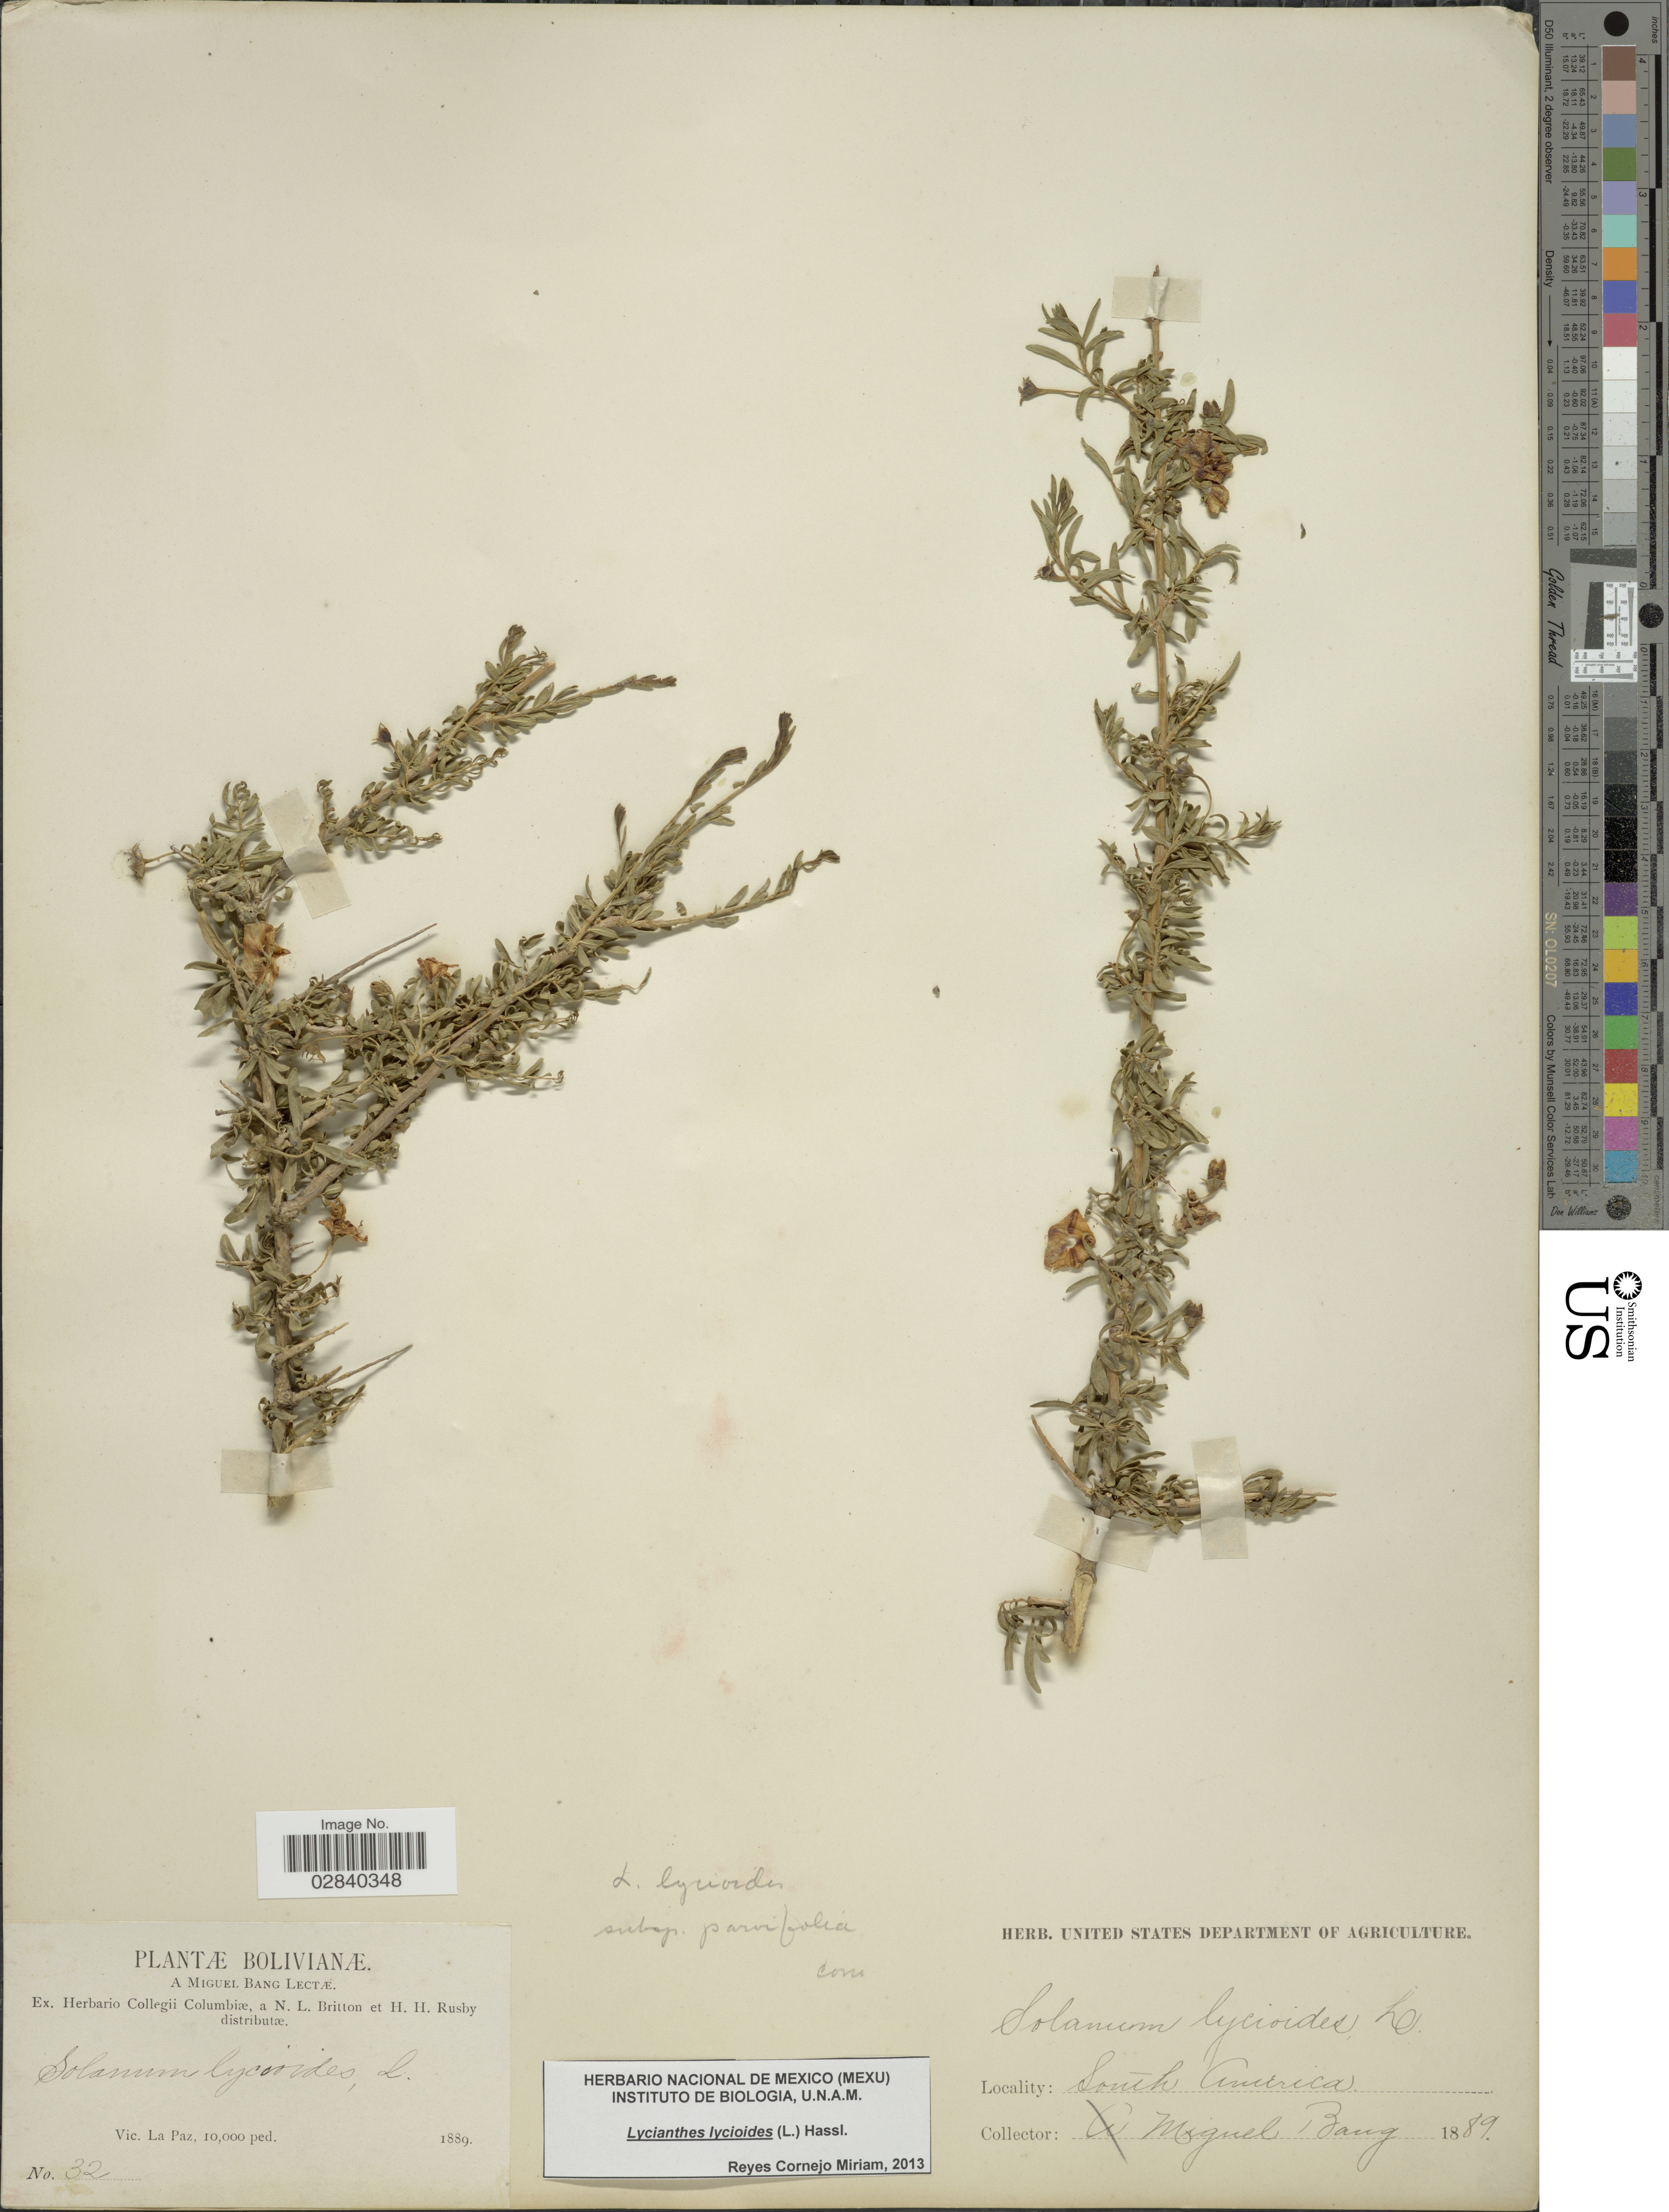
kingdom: Plantae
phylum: Tracheophyta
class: Magnoliopsida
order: Solanales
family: Solanaceae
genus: Lycianthes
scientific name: Lycianthes lycioides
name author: (L.) Hassl.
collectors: M. Bang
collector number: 32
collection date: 1889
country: Bolivia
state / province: La Paz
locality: Vic. La Paz.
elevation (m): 3048